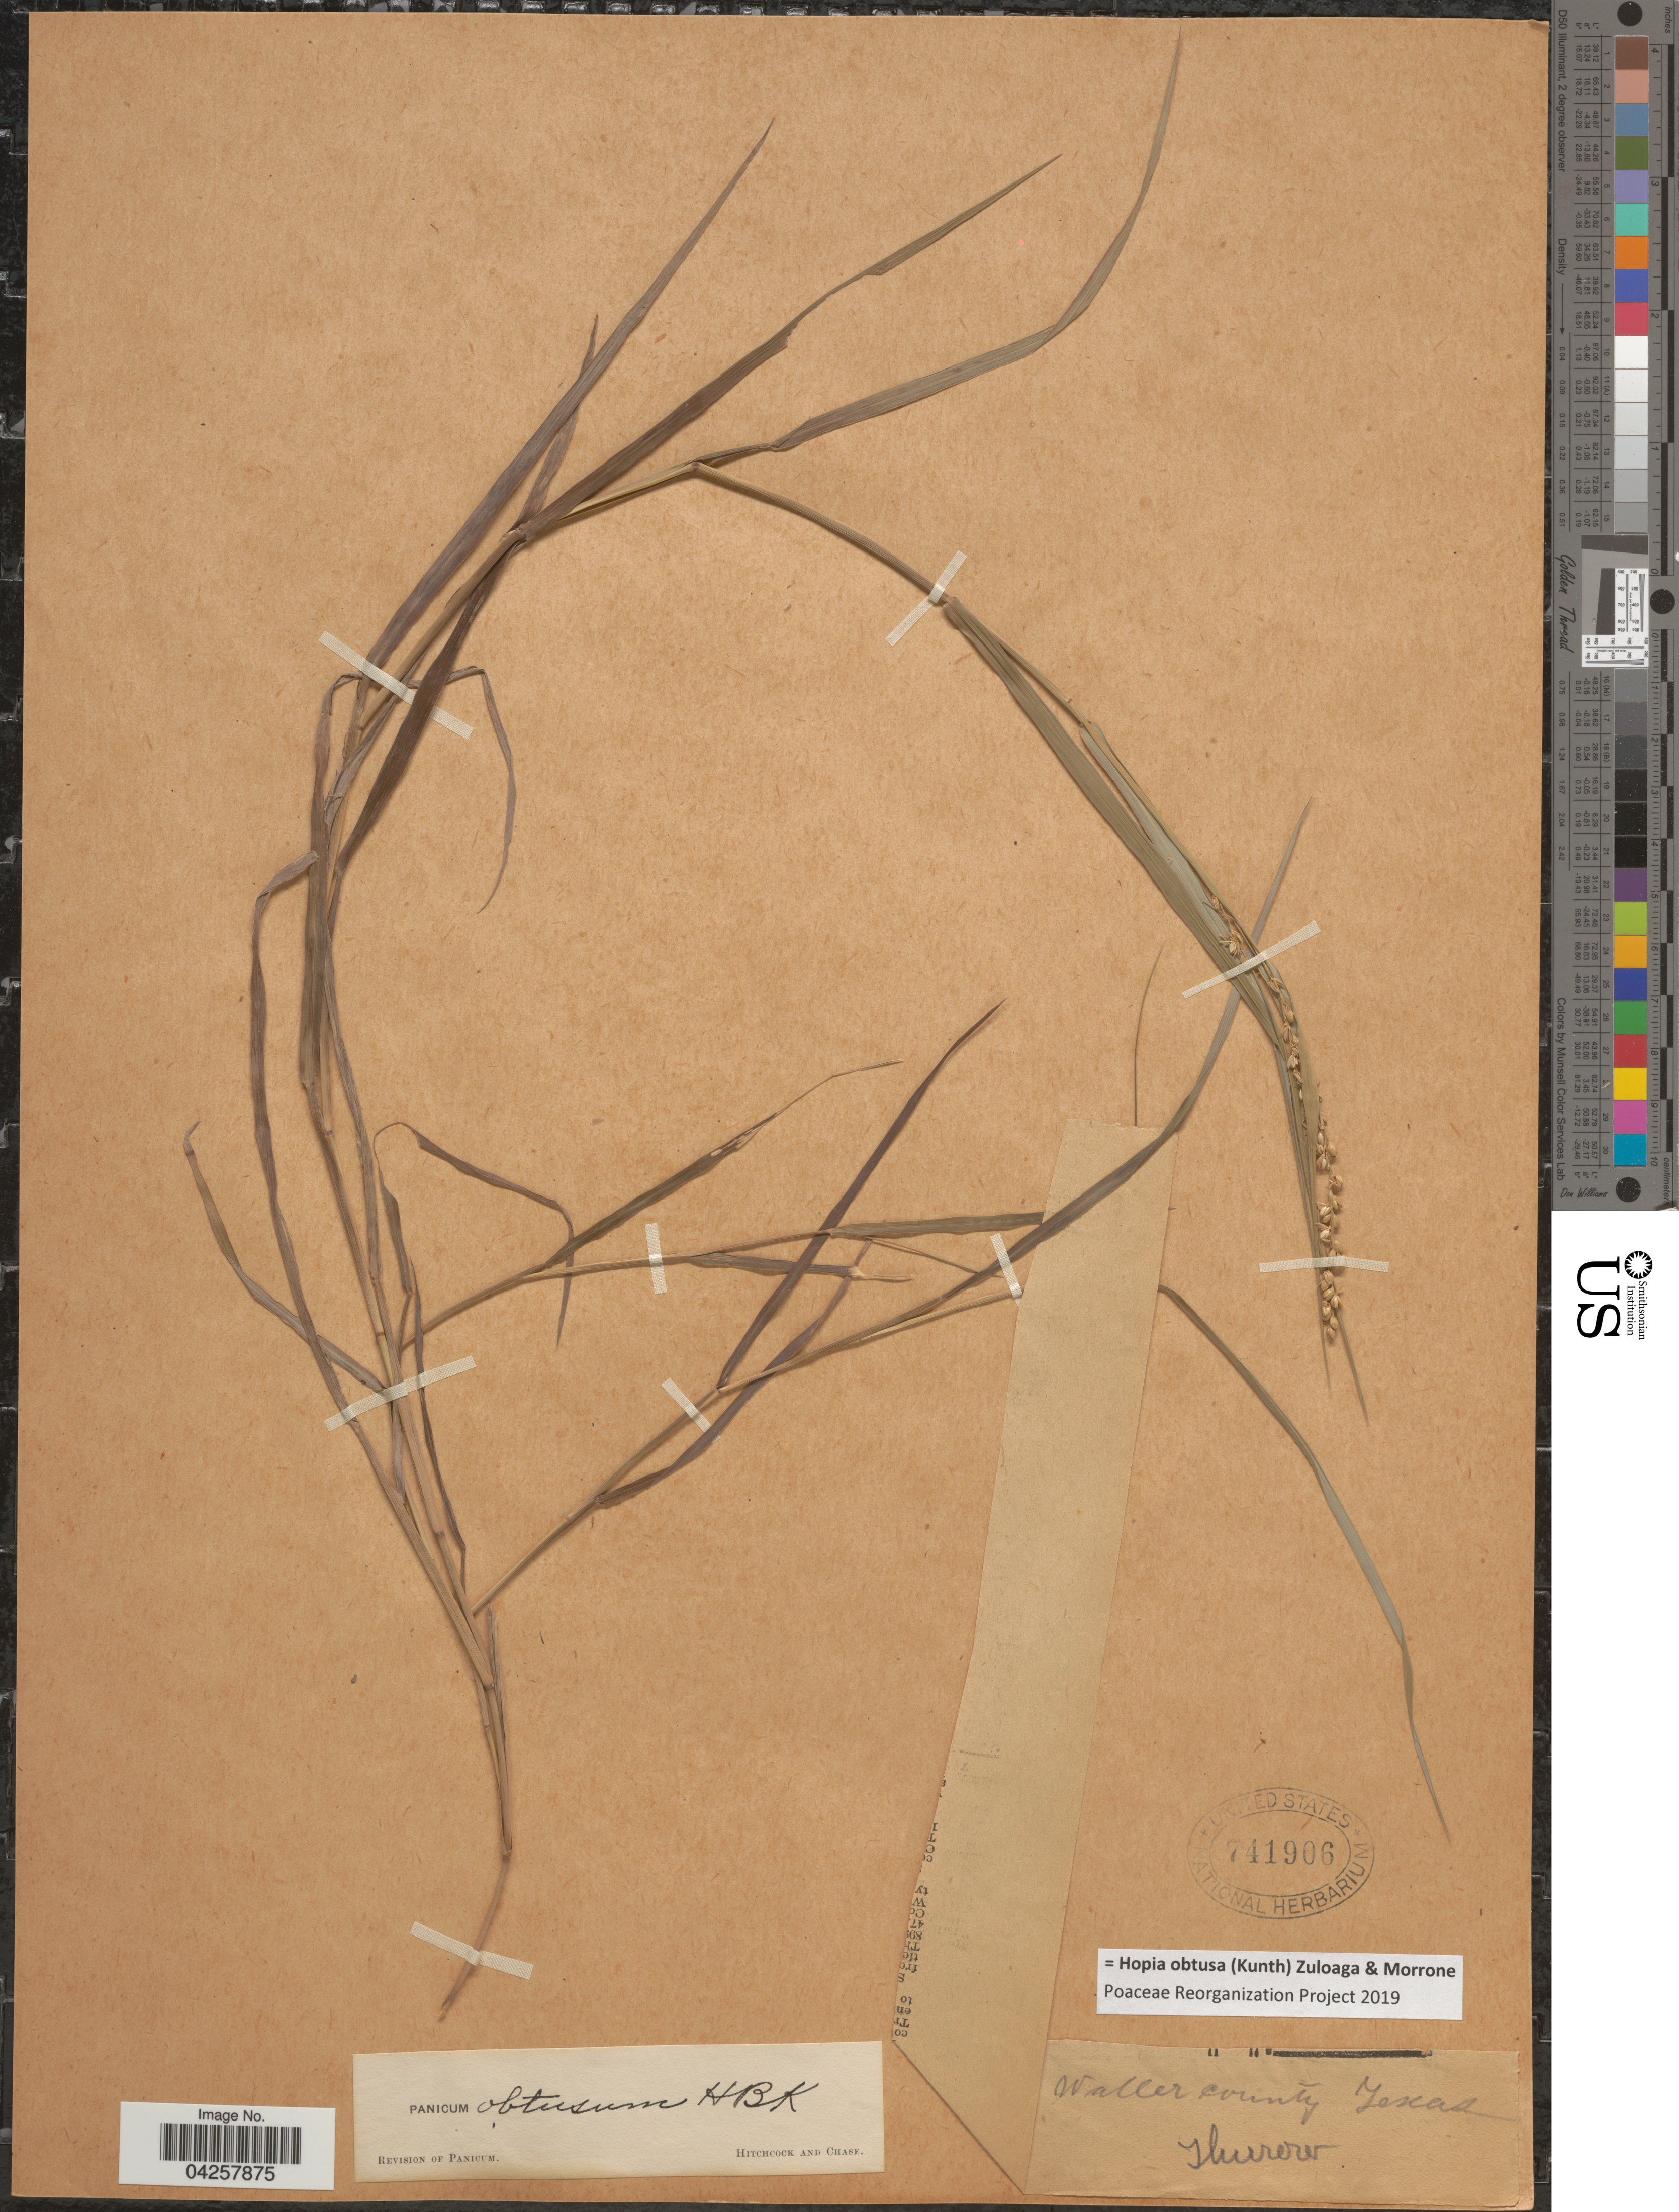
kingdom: Plantae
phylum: Tracheophyta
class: Liliopsida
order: Poales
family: Poaceae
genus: Hopia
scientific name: Hopia obtusa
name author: (Kunth) Zuloaga & Morrone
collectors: Thurow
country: United States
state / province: Texas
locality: Waller county.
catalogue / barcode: US 741906